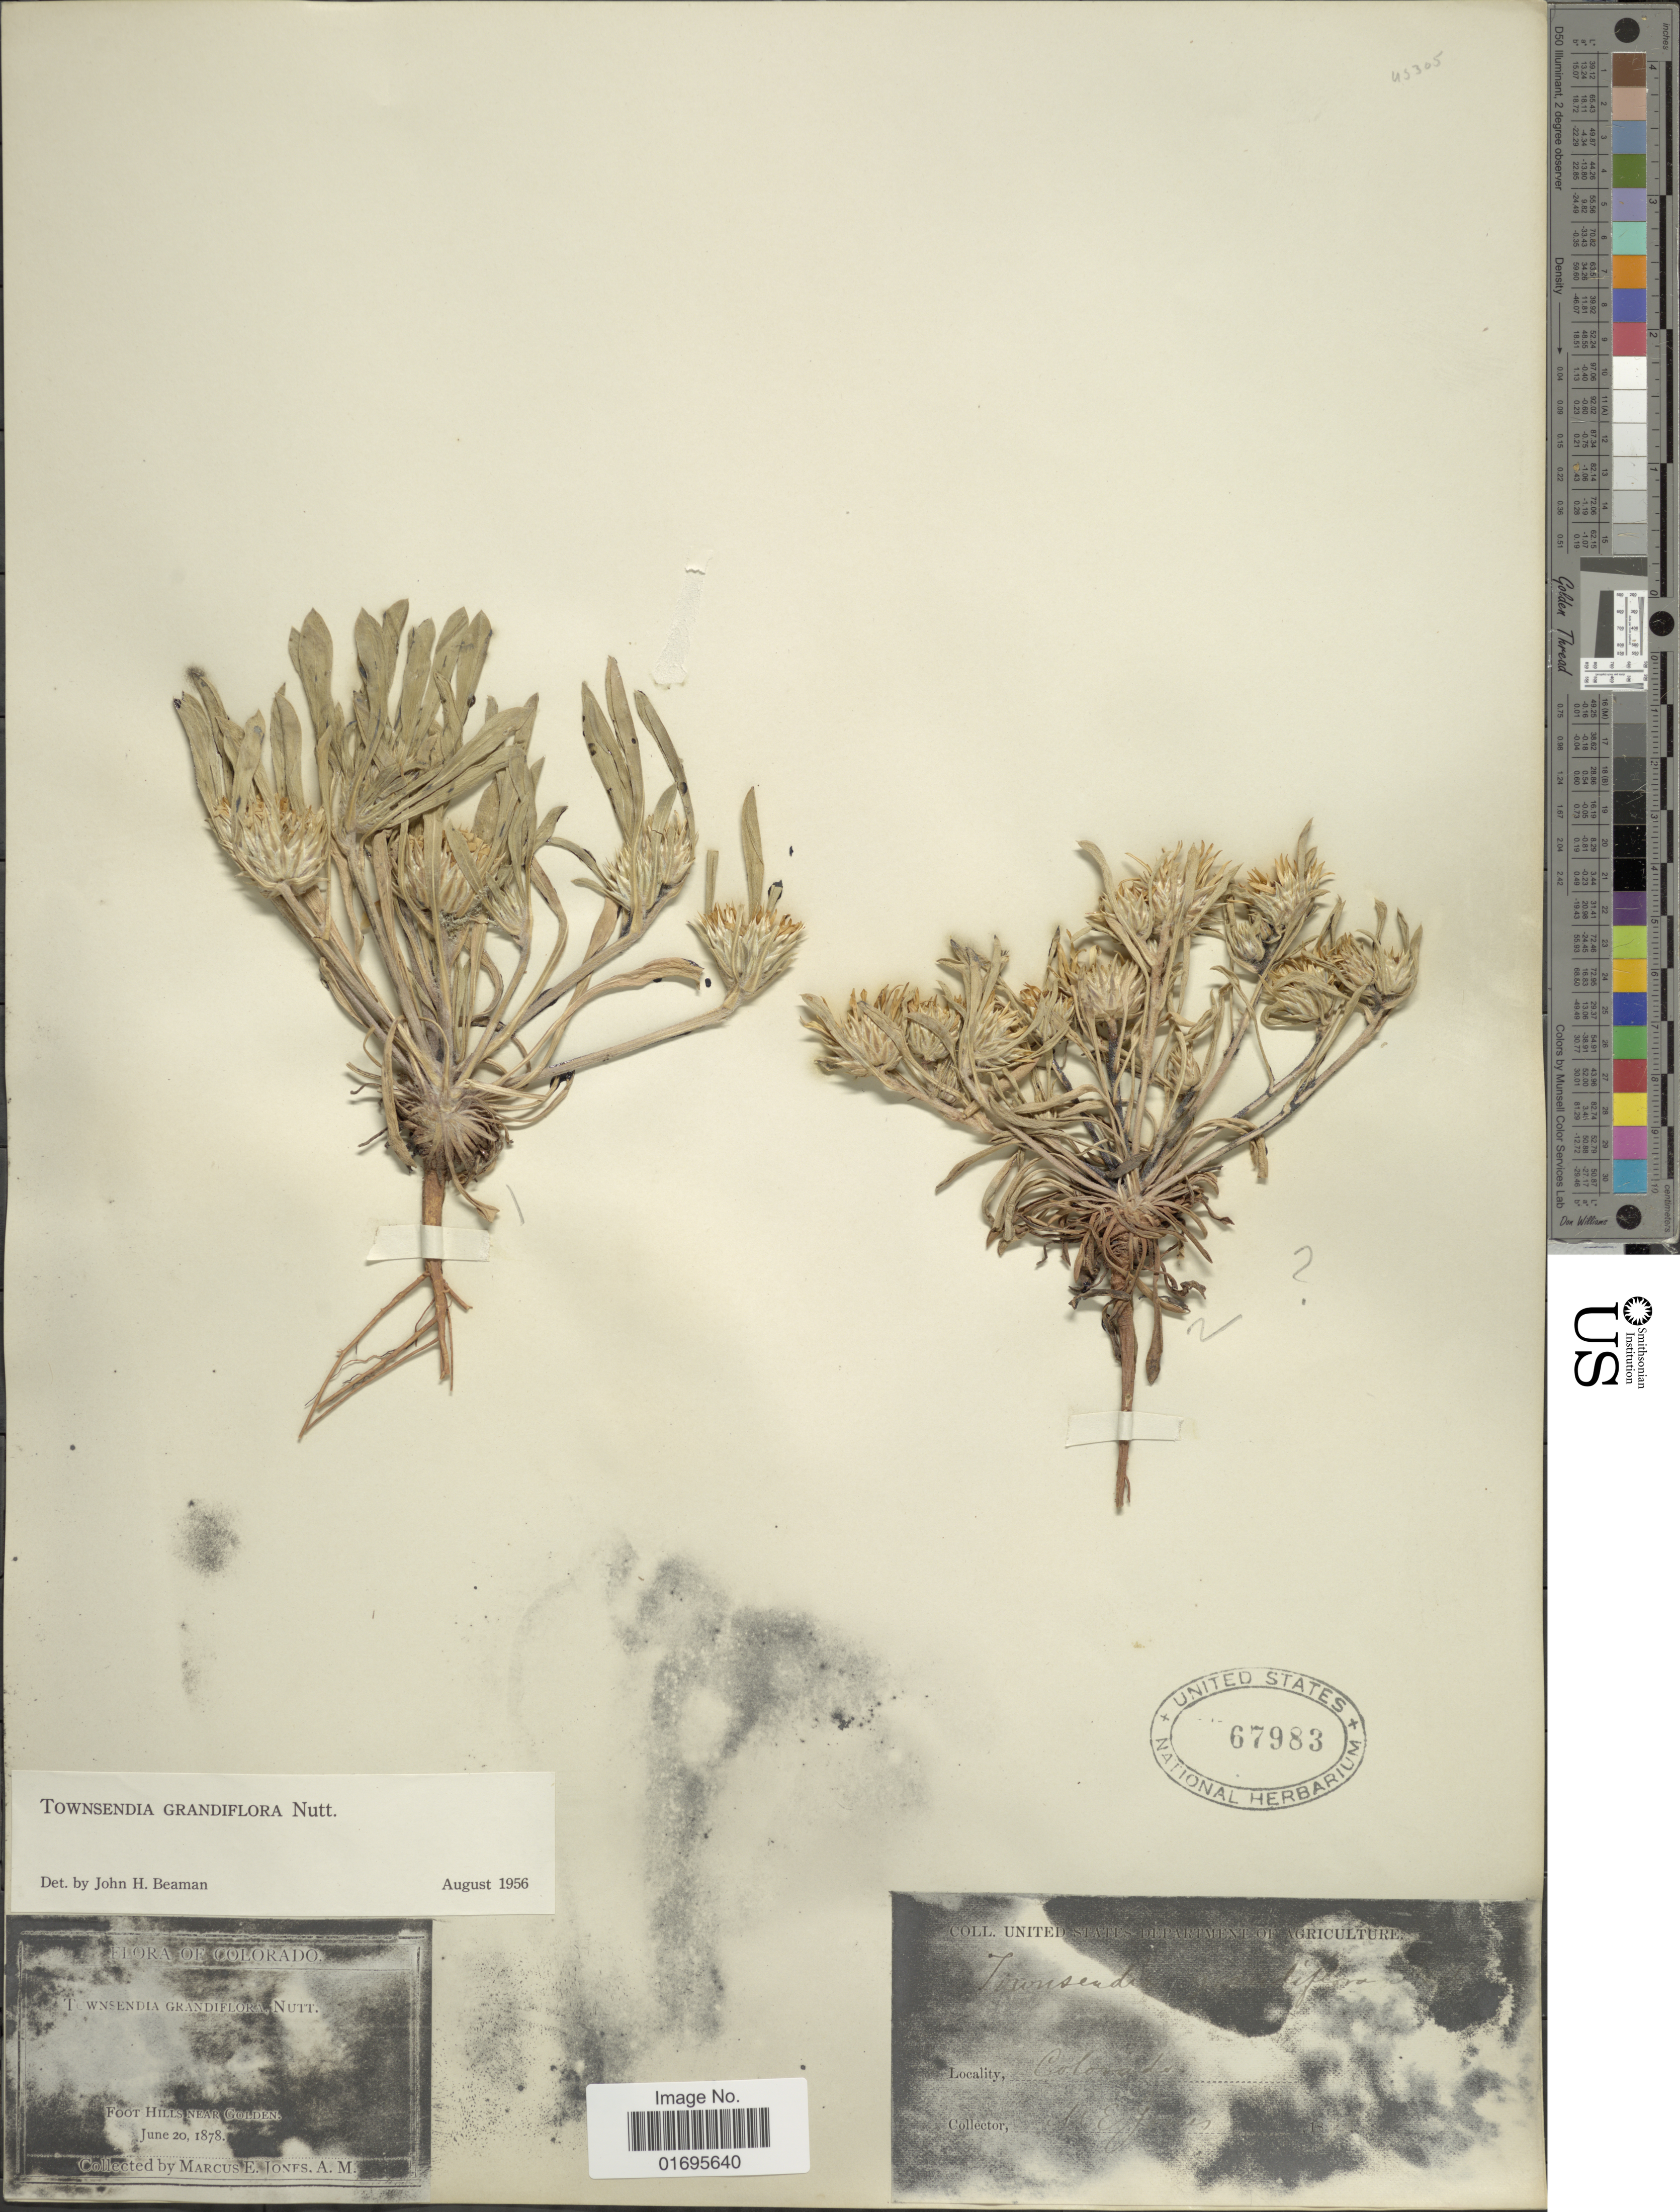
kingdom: Plantae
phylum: Tracheophyta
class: Magnoliopsida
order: Asterales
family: Asteraceae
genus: Townsendia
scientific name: Townsendia grandiflora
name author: Nutt.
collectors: M. E. Jones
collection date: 1878-06-20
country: United States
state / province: Colorado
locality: Footh Hills near Golden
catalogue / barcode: US 67983